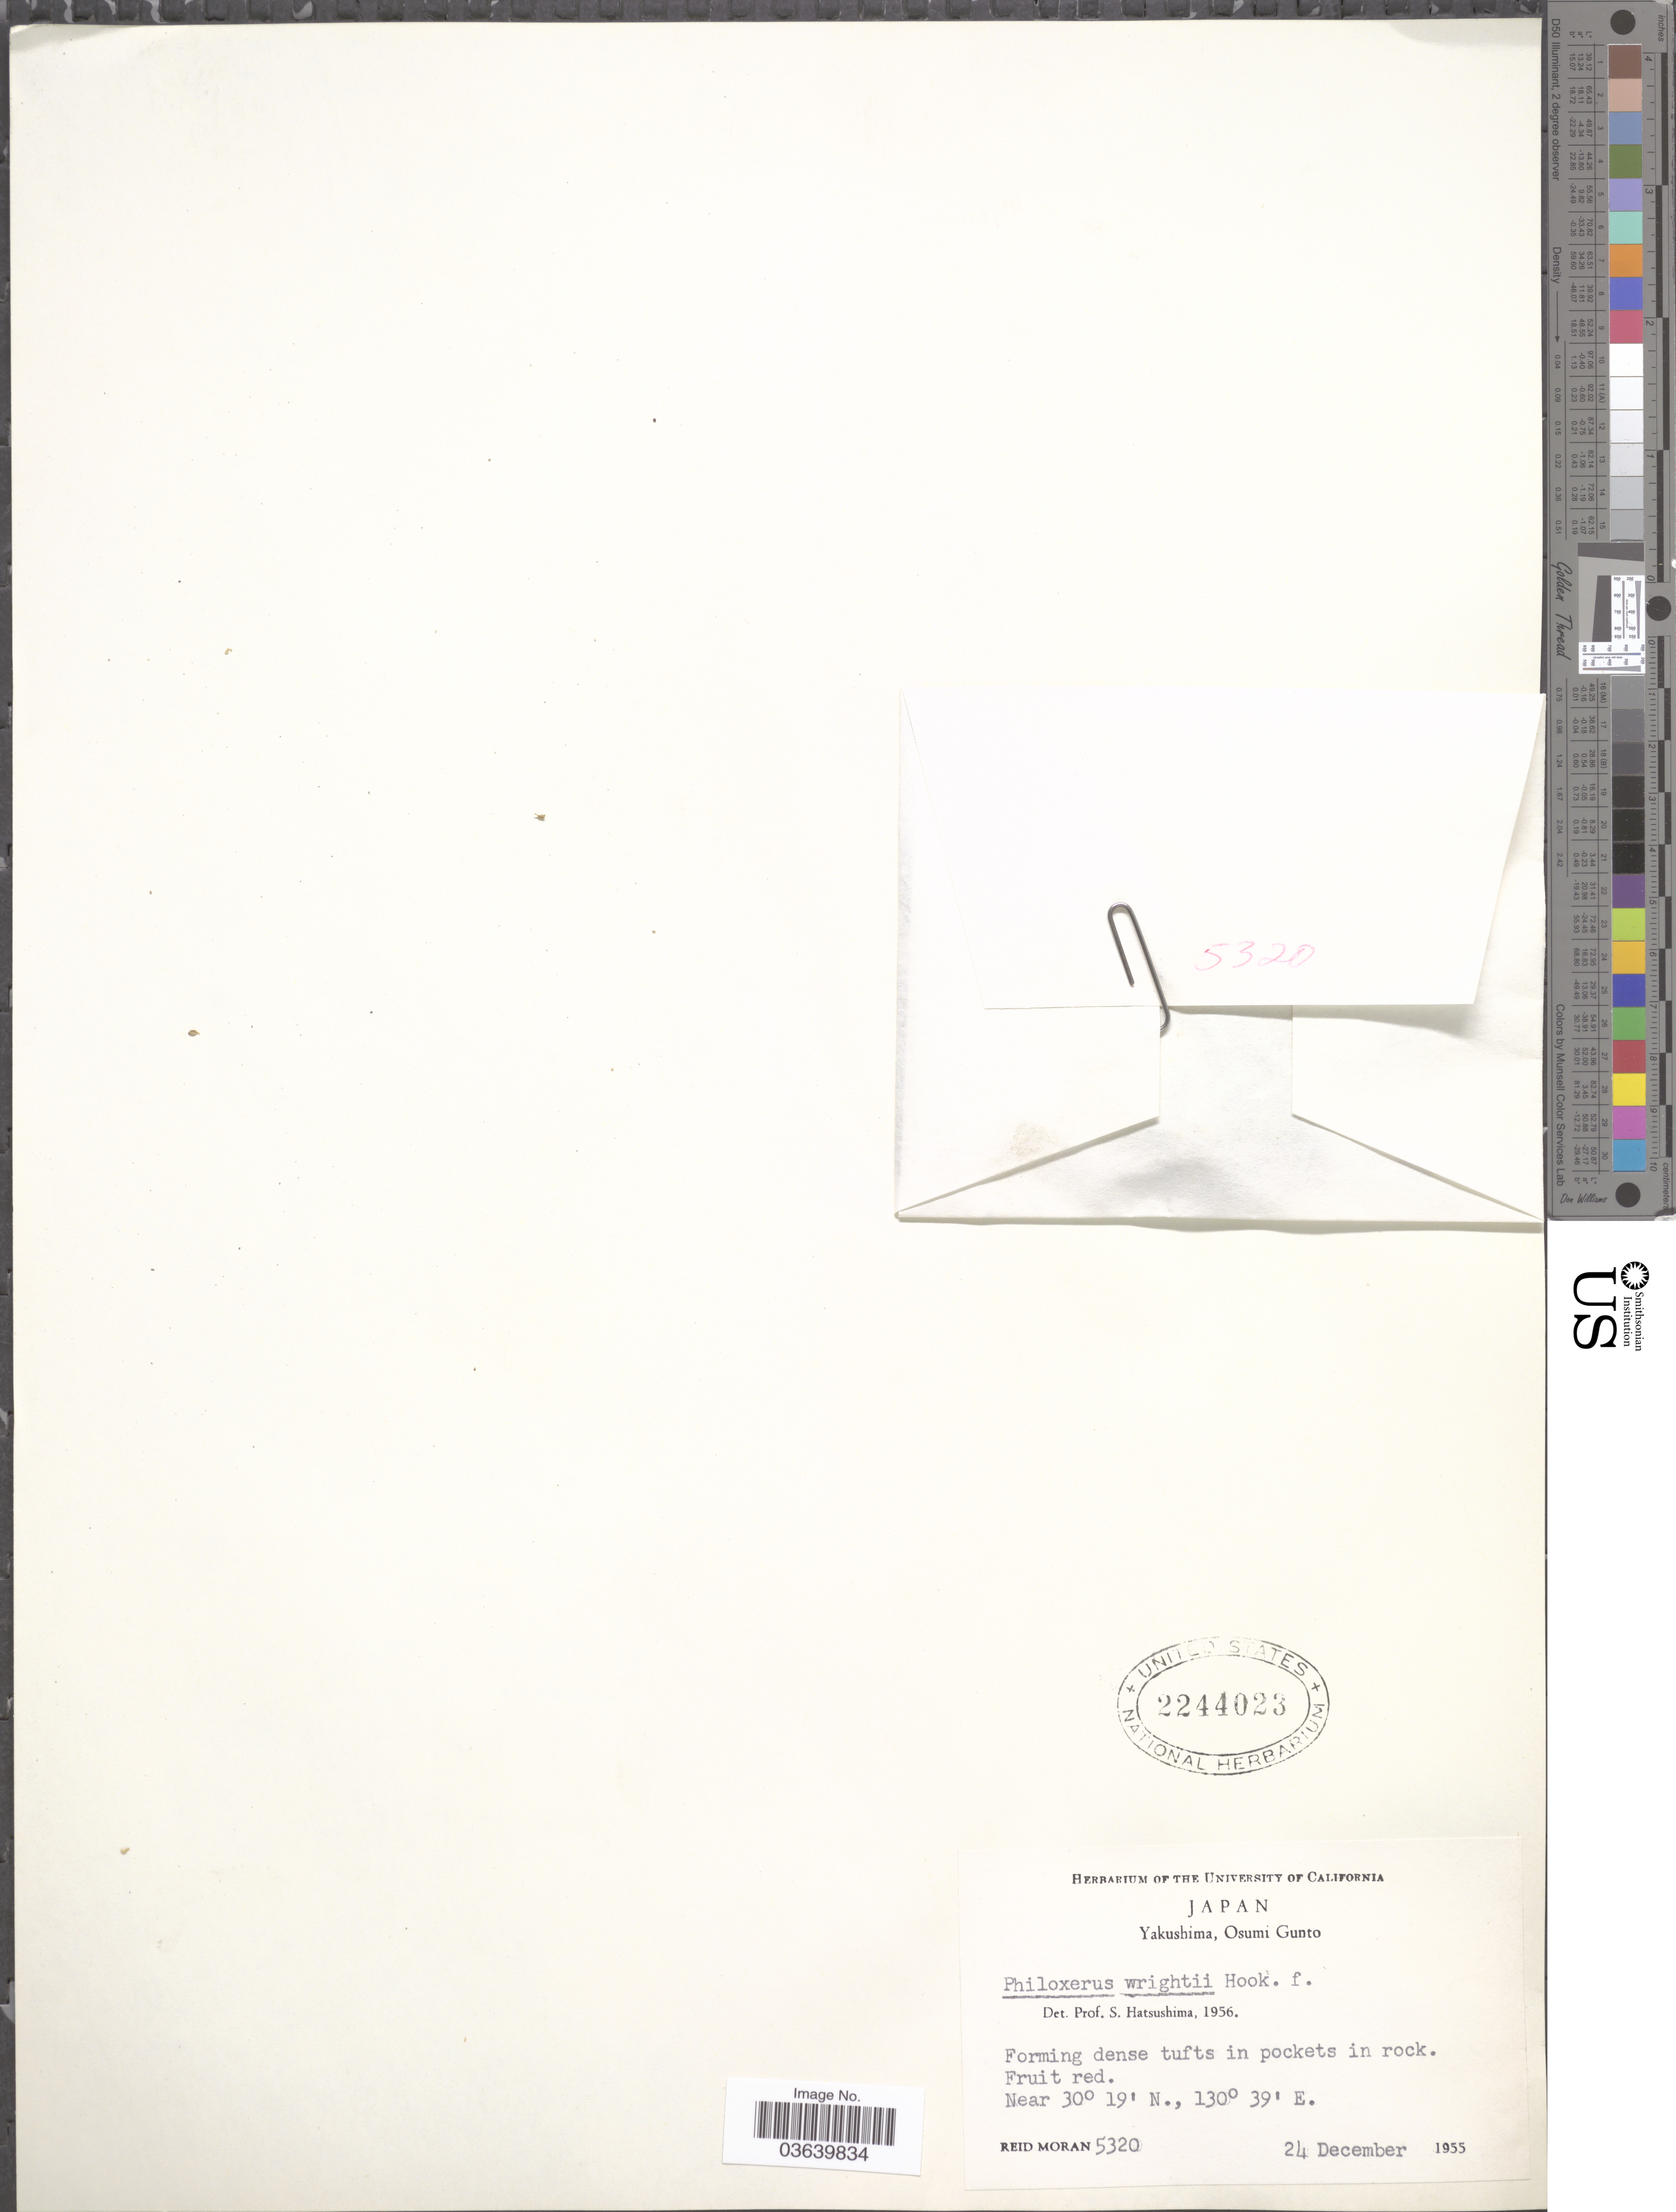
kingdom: Plantae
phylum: Tracheophyta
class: Magnoliopsida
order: Caryophyllales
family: Amaranthaceae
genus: Gomphrena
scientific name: Gomphrena wrightii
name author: (Hook. f. ex Maxim.) T. Ortuño & Borsch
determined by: Strong, Mark T., (BOT), Smithsonian Institution - National Museum of Natural History (UNITED STATES)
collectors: R. Moran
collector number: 5320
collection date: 1955-12-24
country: Japan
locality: Yakushima, Osumi Gunto.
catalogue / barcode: US 2244023